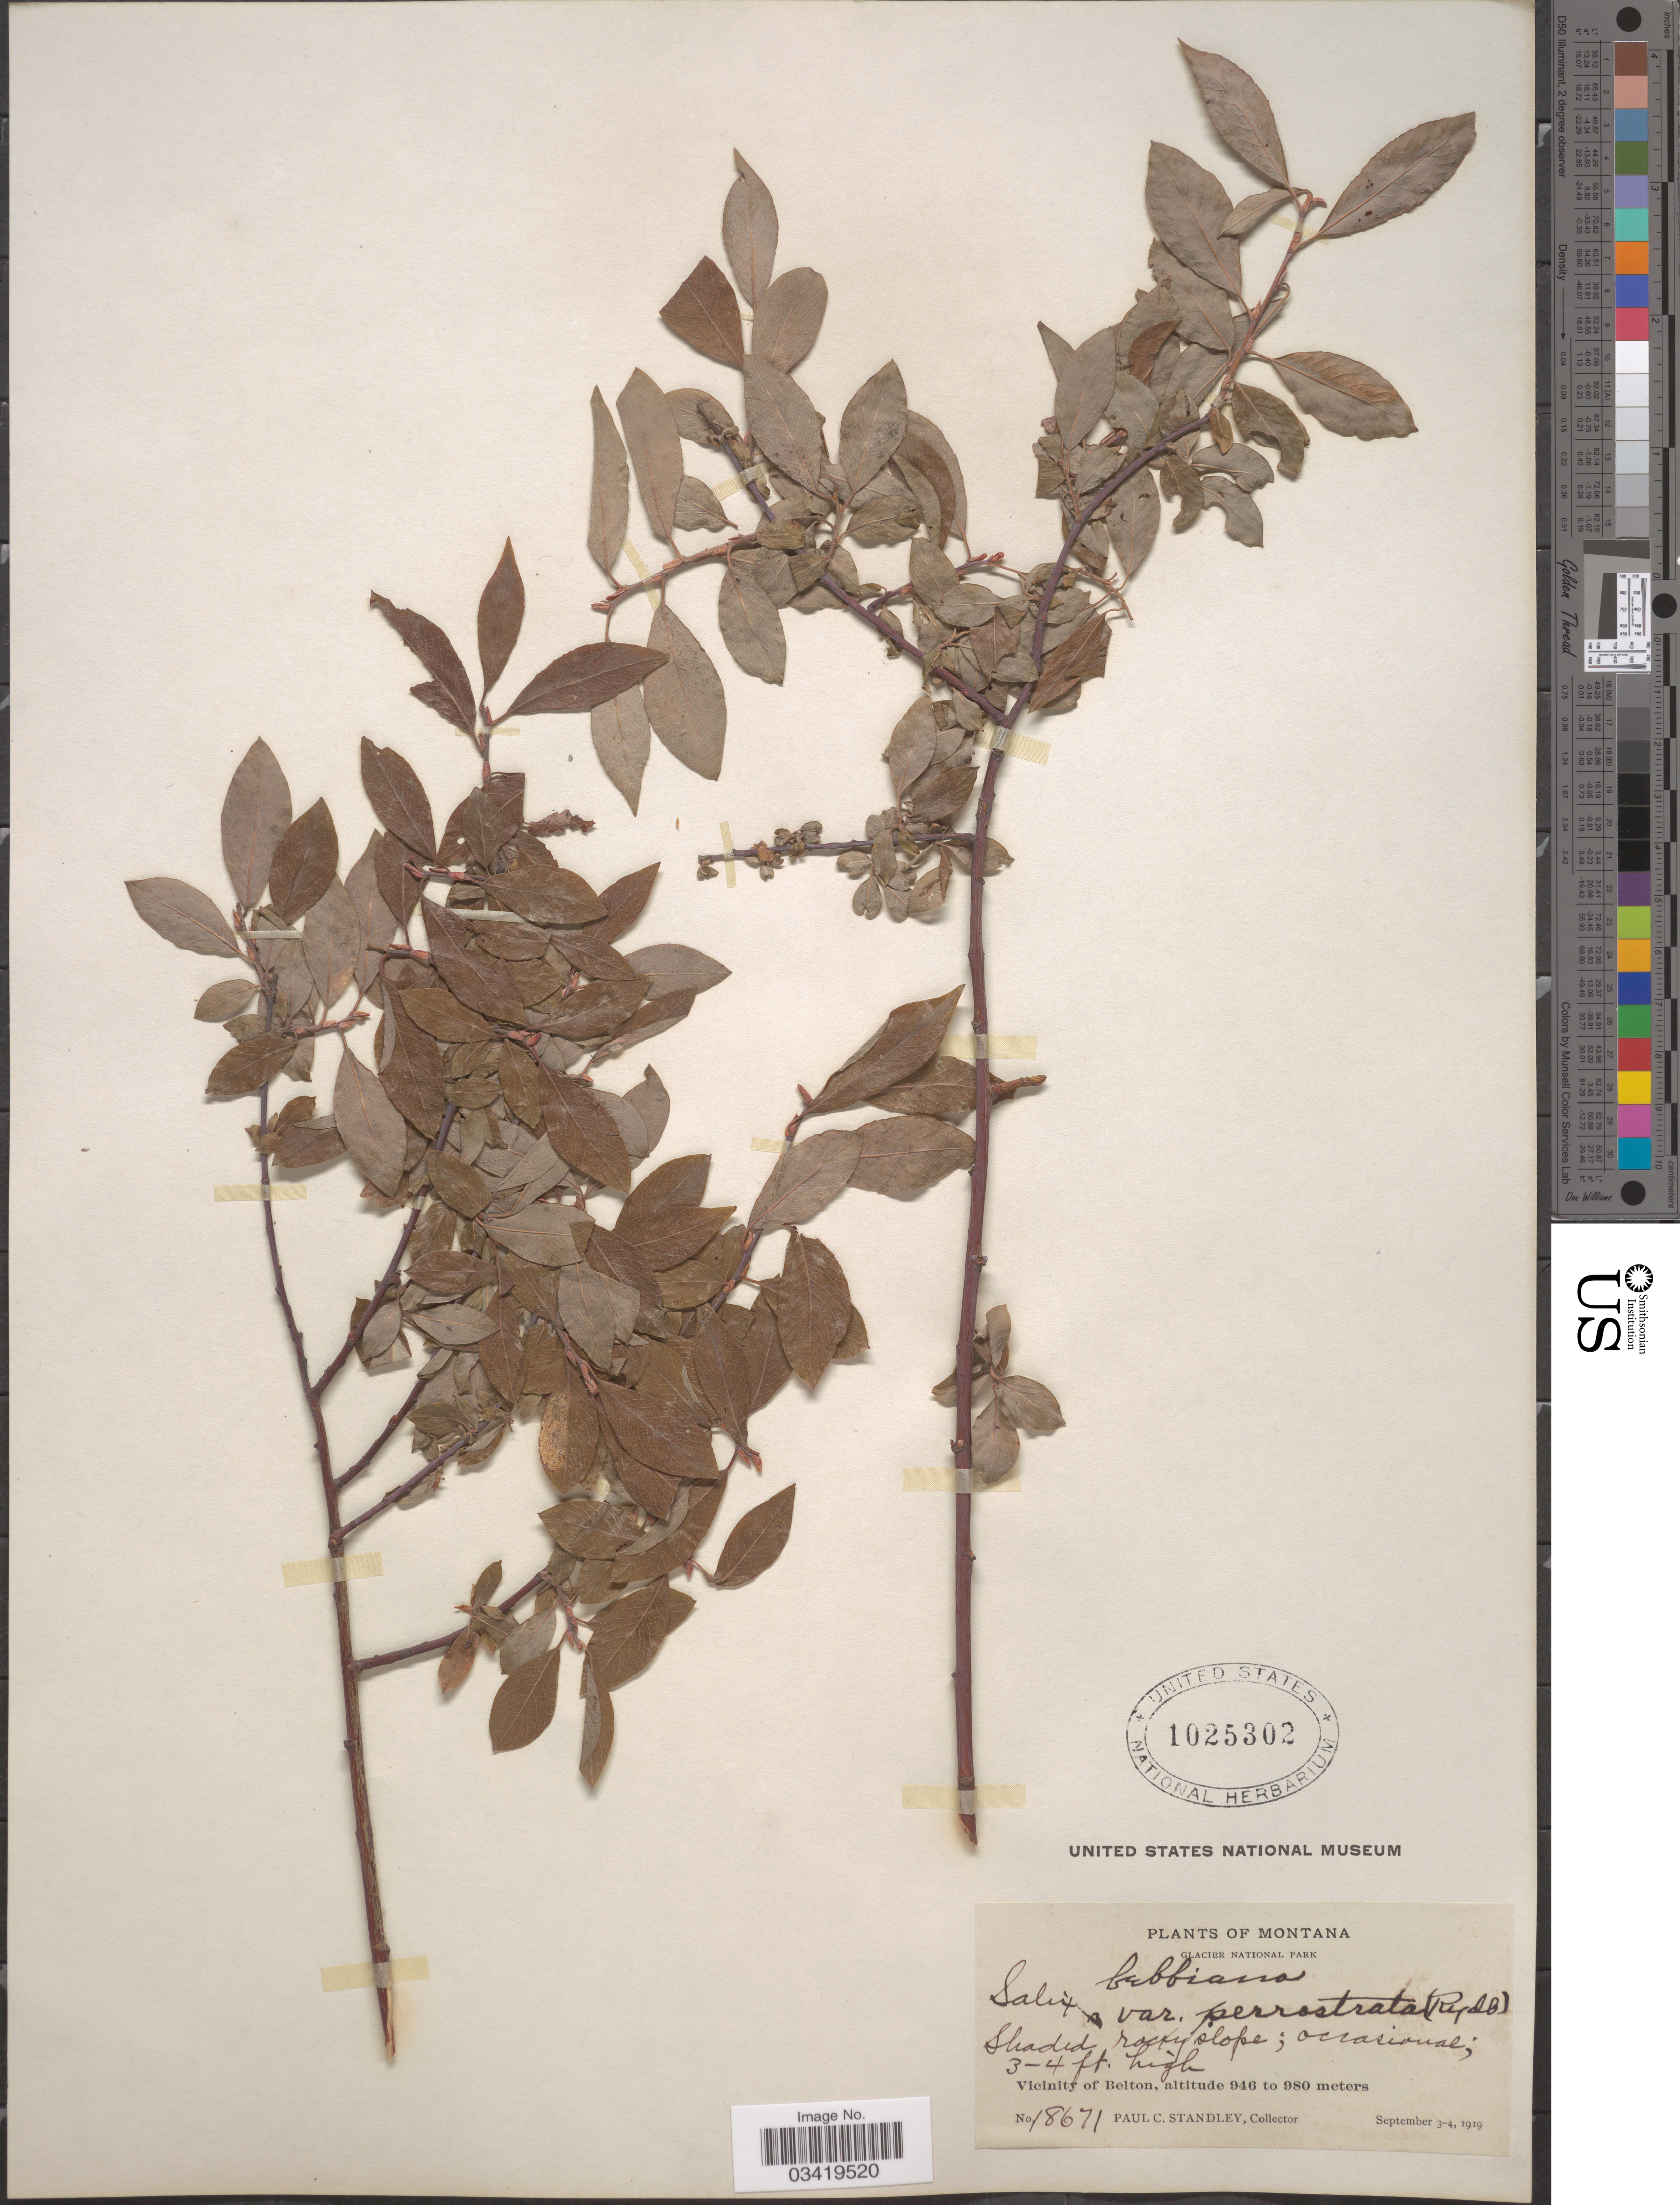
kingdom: Plantae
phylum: Tracheophyta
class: Magnoliopsida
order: Malpighiales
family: Salicaceae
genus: Salix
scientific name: Salix bebbiana var. perrostrata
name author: Sarg.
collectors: P. C. Standley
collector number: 18671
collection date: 1919-09-03/1919-09-04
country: United States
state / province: Montana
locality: Glacier National Park. Vicinity of Belton.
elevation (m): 946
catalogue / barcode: US 1025302